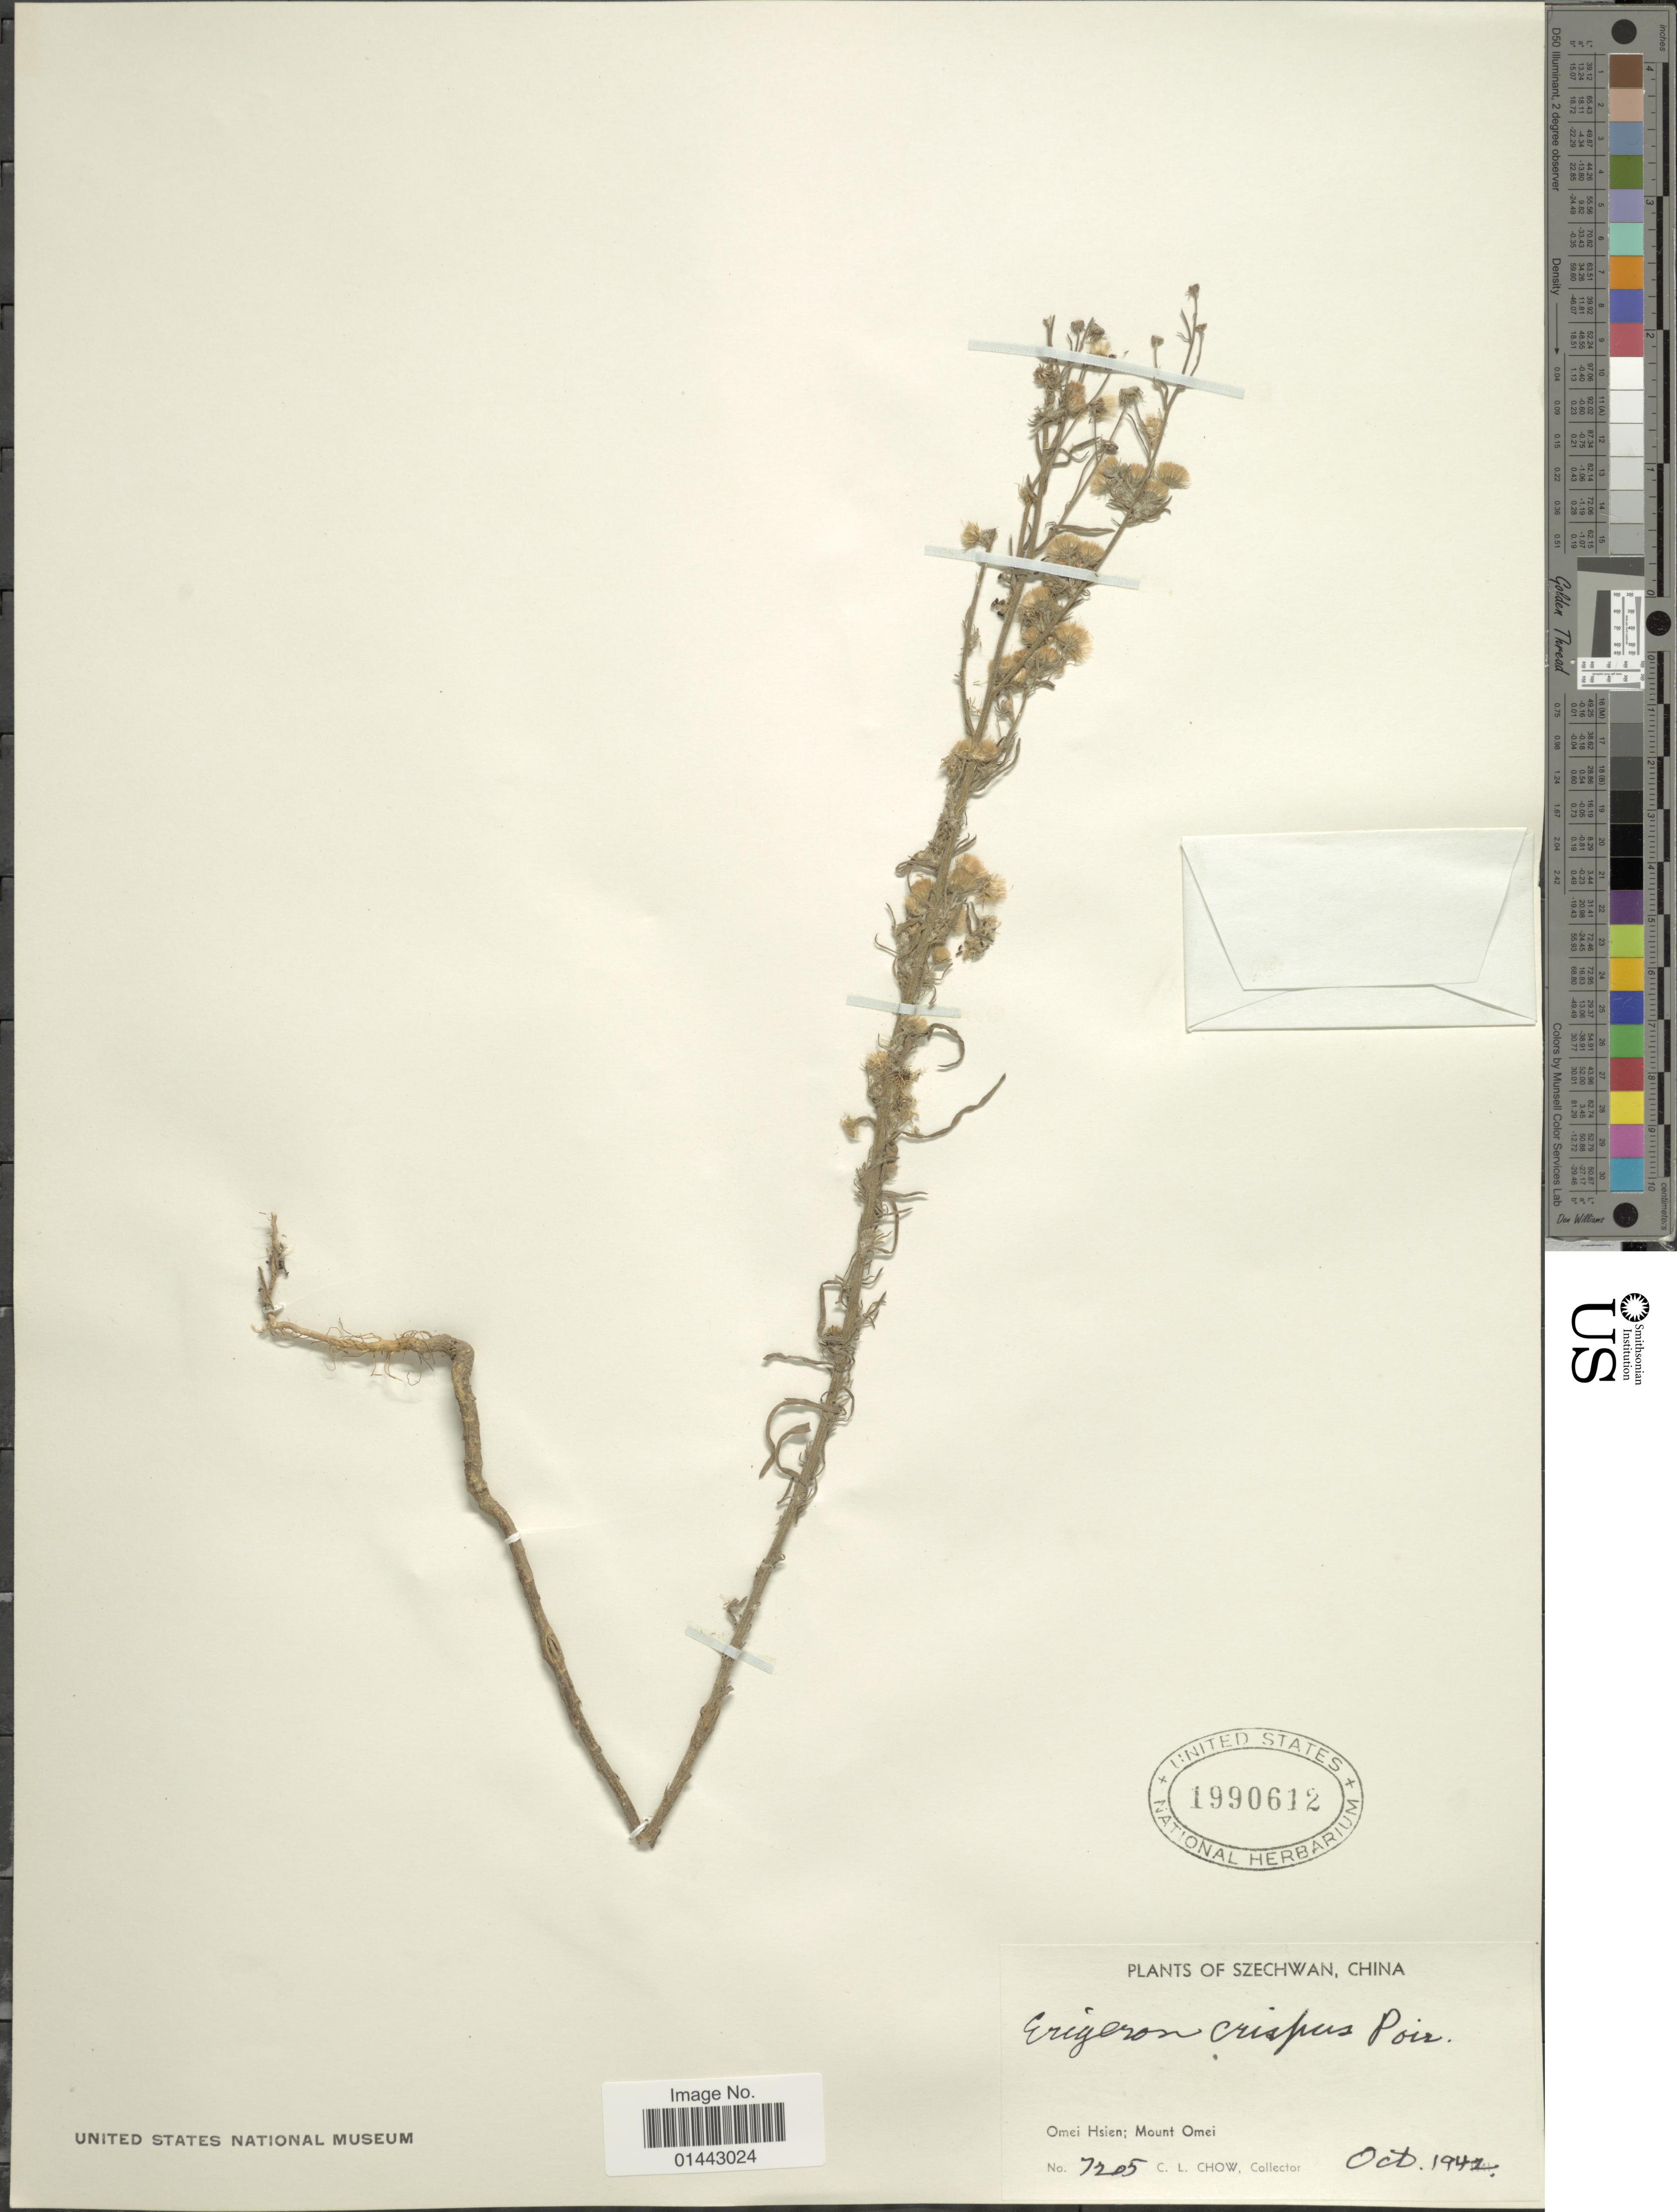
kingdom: Plantae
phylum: Tracheophyta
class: Magnoliopsida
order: Asterales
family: Asteraceae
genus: Erigeron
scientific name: Erigeron crispus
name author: Pourr.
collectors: C. Chow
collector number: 7205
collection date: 1942-10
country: China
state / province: Sichuan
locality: Szechwan, Omei Hsien; Mount Omei.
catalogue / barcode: US 1990612